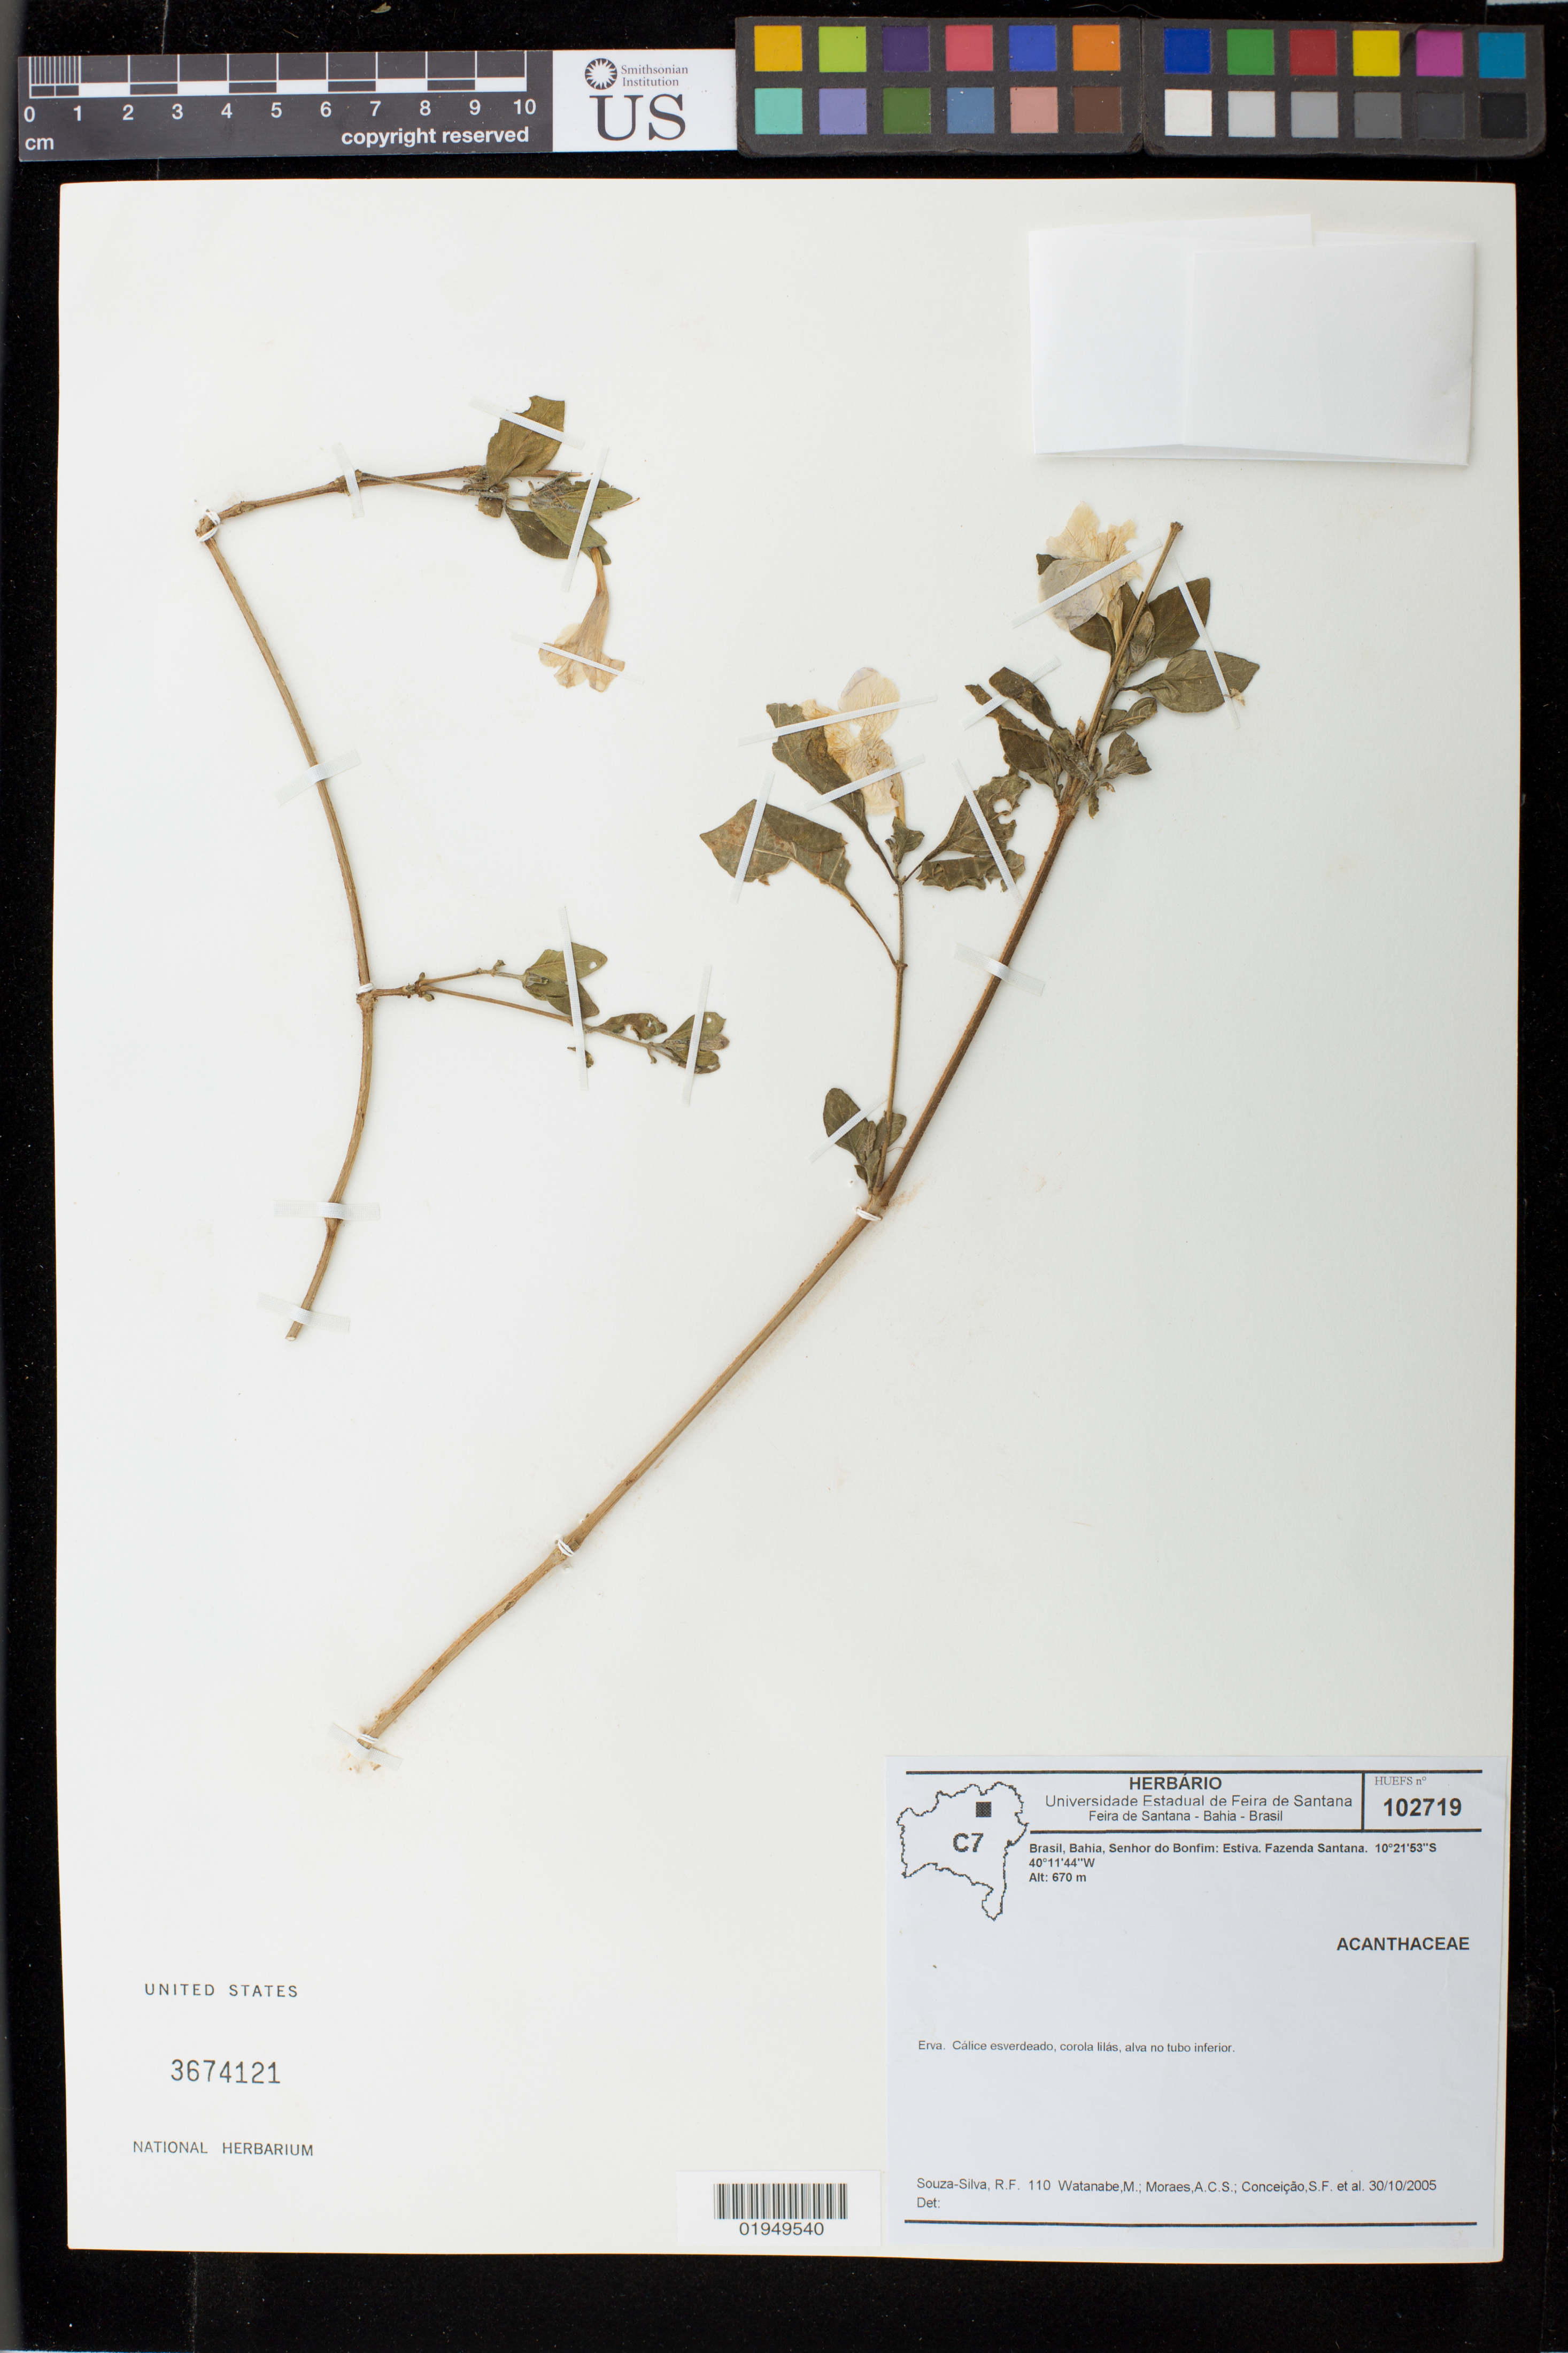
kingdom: Plantae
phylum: Tracheophyta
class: Magnoliopsida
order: Lamiales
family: Acanthaceae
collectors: R. F. d. Souza-Silva et al.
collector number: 110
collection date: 2005-10-30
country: Brazil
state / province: Bahia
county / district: Senhor do Bonfim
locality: Estiva. Fazenda Santana.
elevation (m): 670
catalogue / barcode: US 3674121